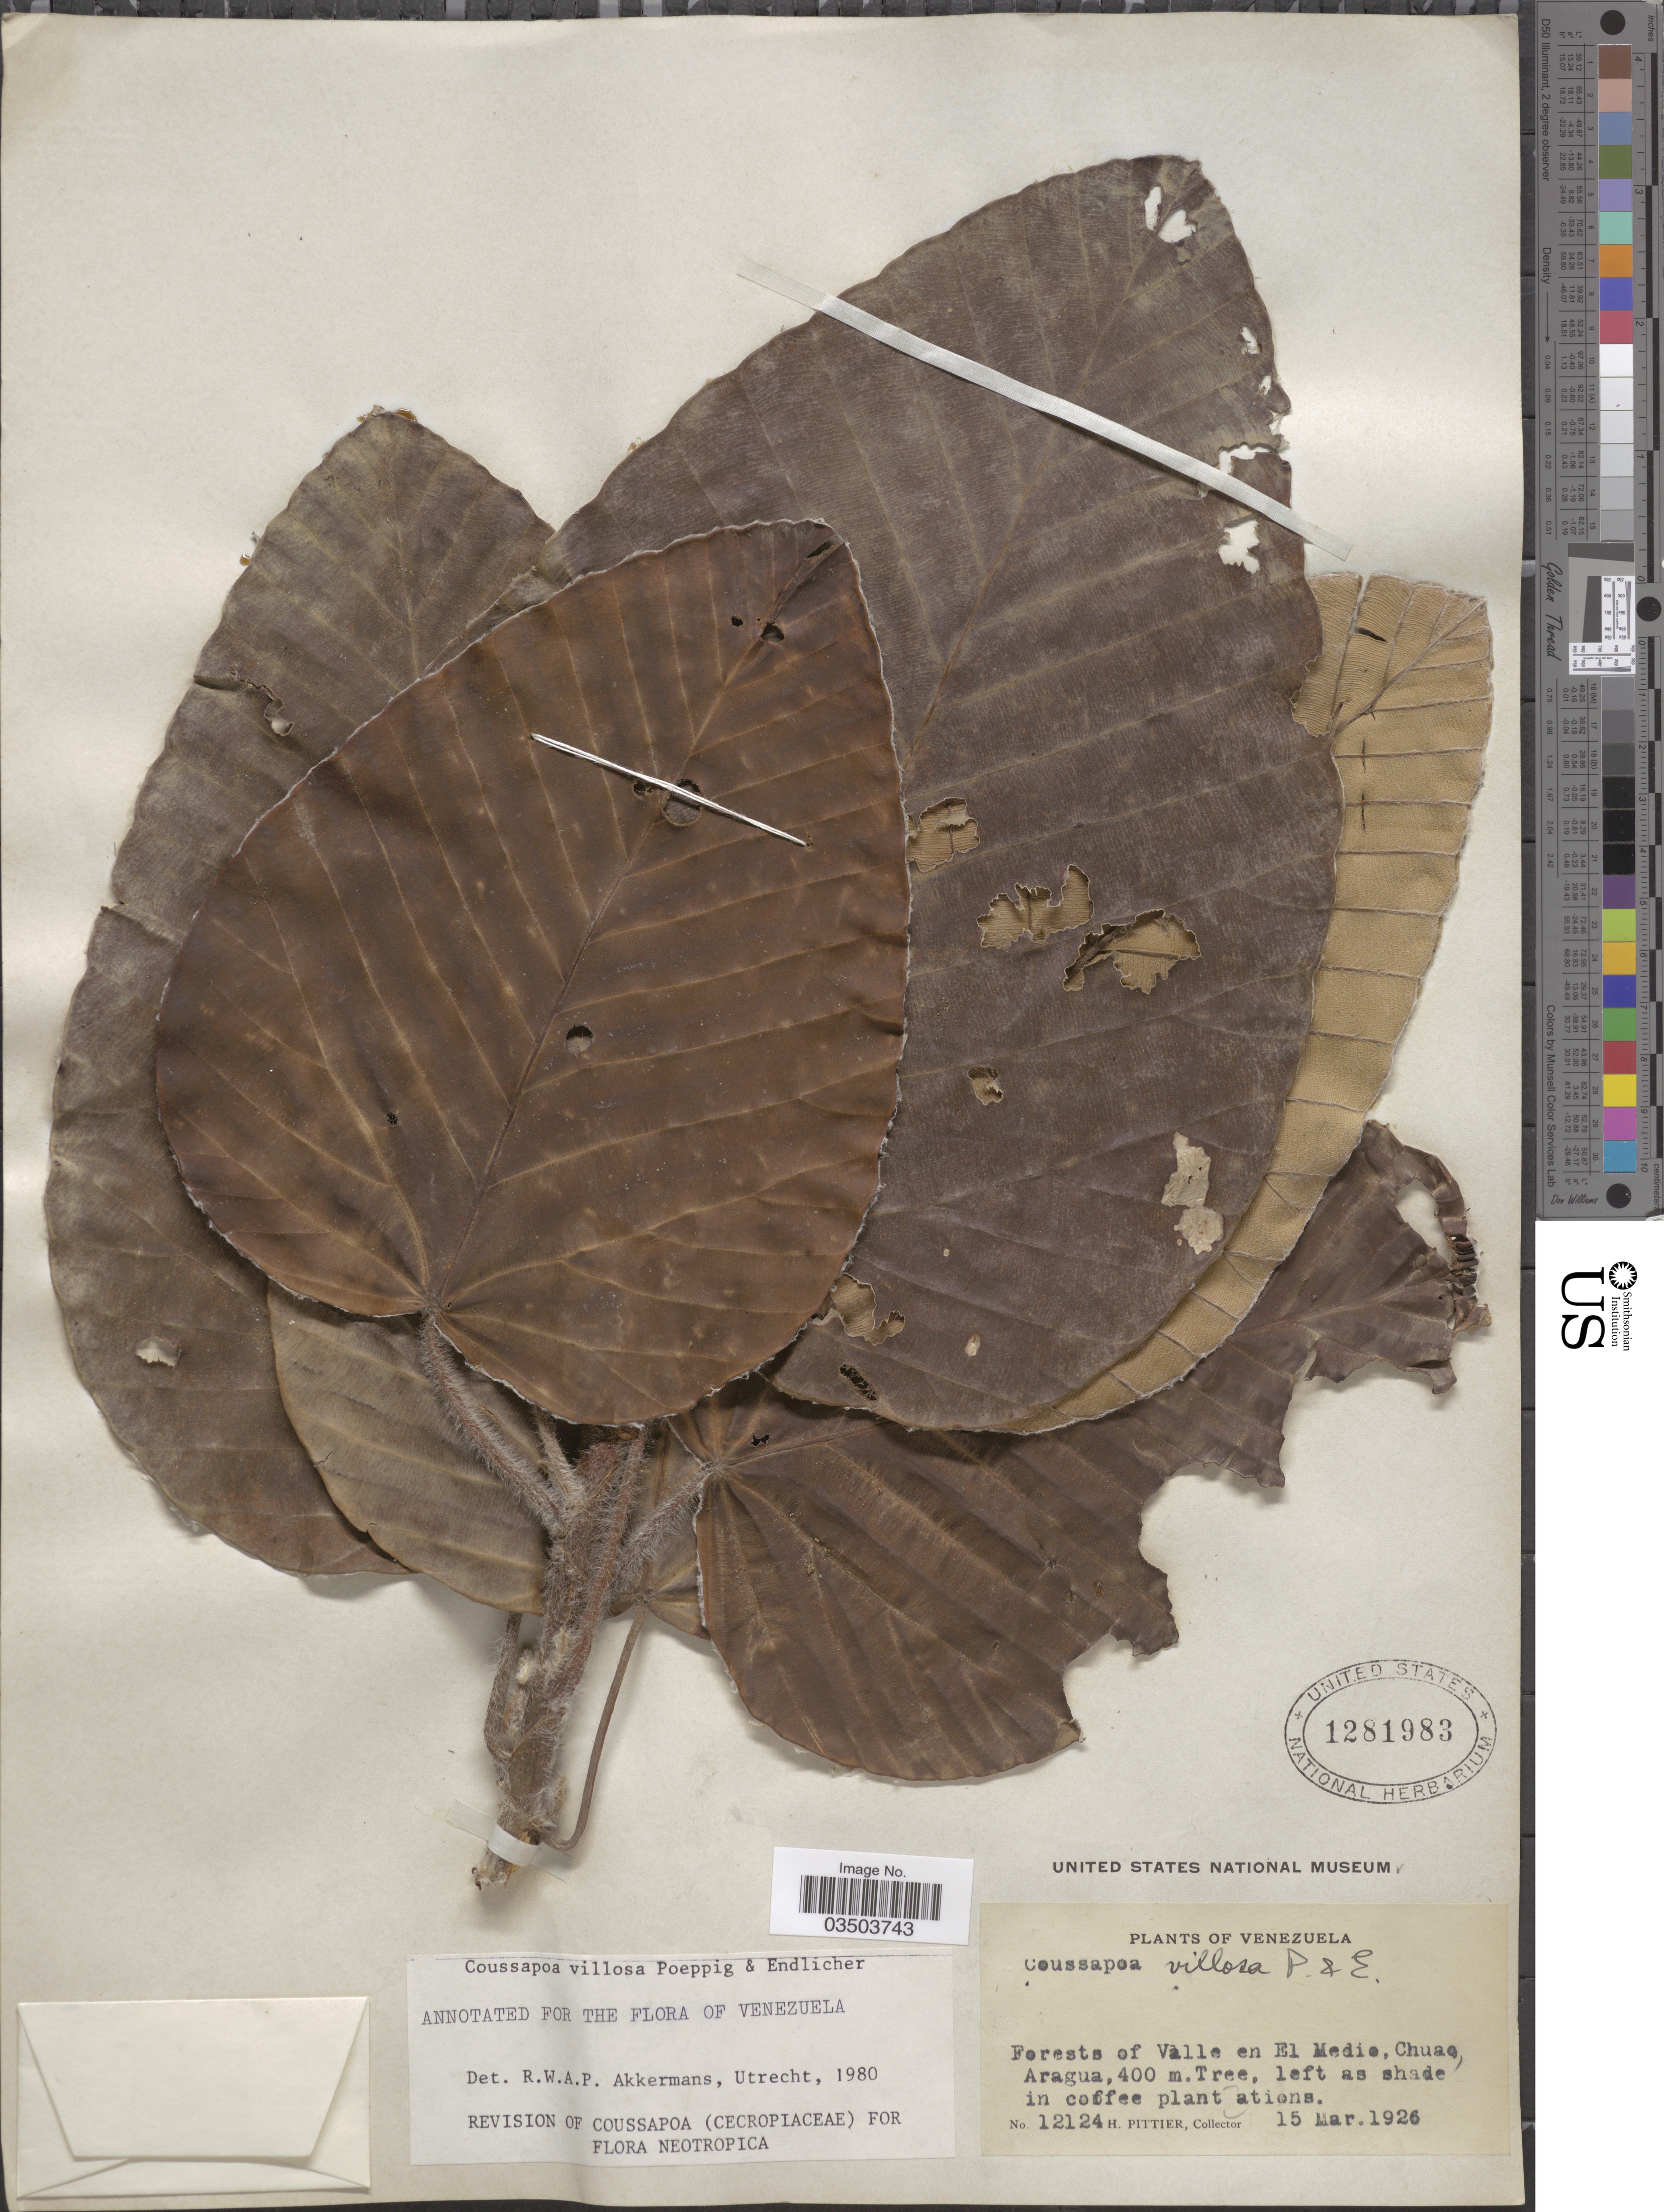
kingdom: Plantae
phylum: Tracheophyta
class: Magnoliopsida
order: Rosales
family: Urticaceae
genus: Coussapoa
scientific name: Coussapoa villosa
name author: Poepp. & Endl.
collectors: H. F. Pittier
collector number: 12124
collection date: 1926-03-15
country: Venezuela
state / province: Aragua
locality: Forests of Valle en El Medio, Chuao.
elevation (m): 400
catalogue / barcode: US 1281983